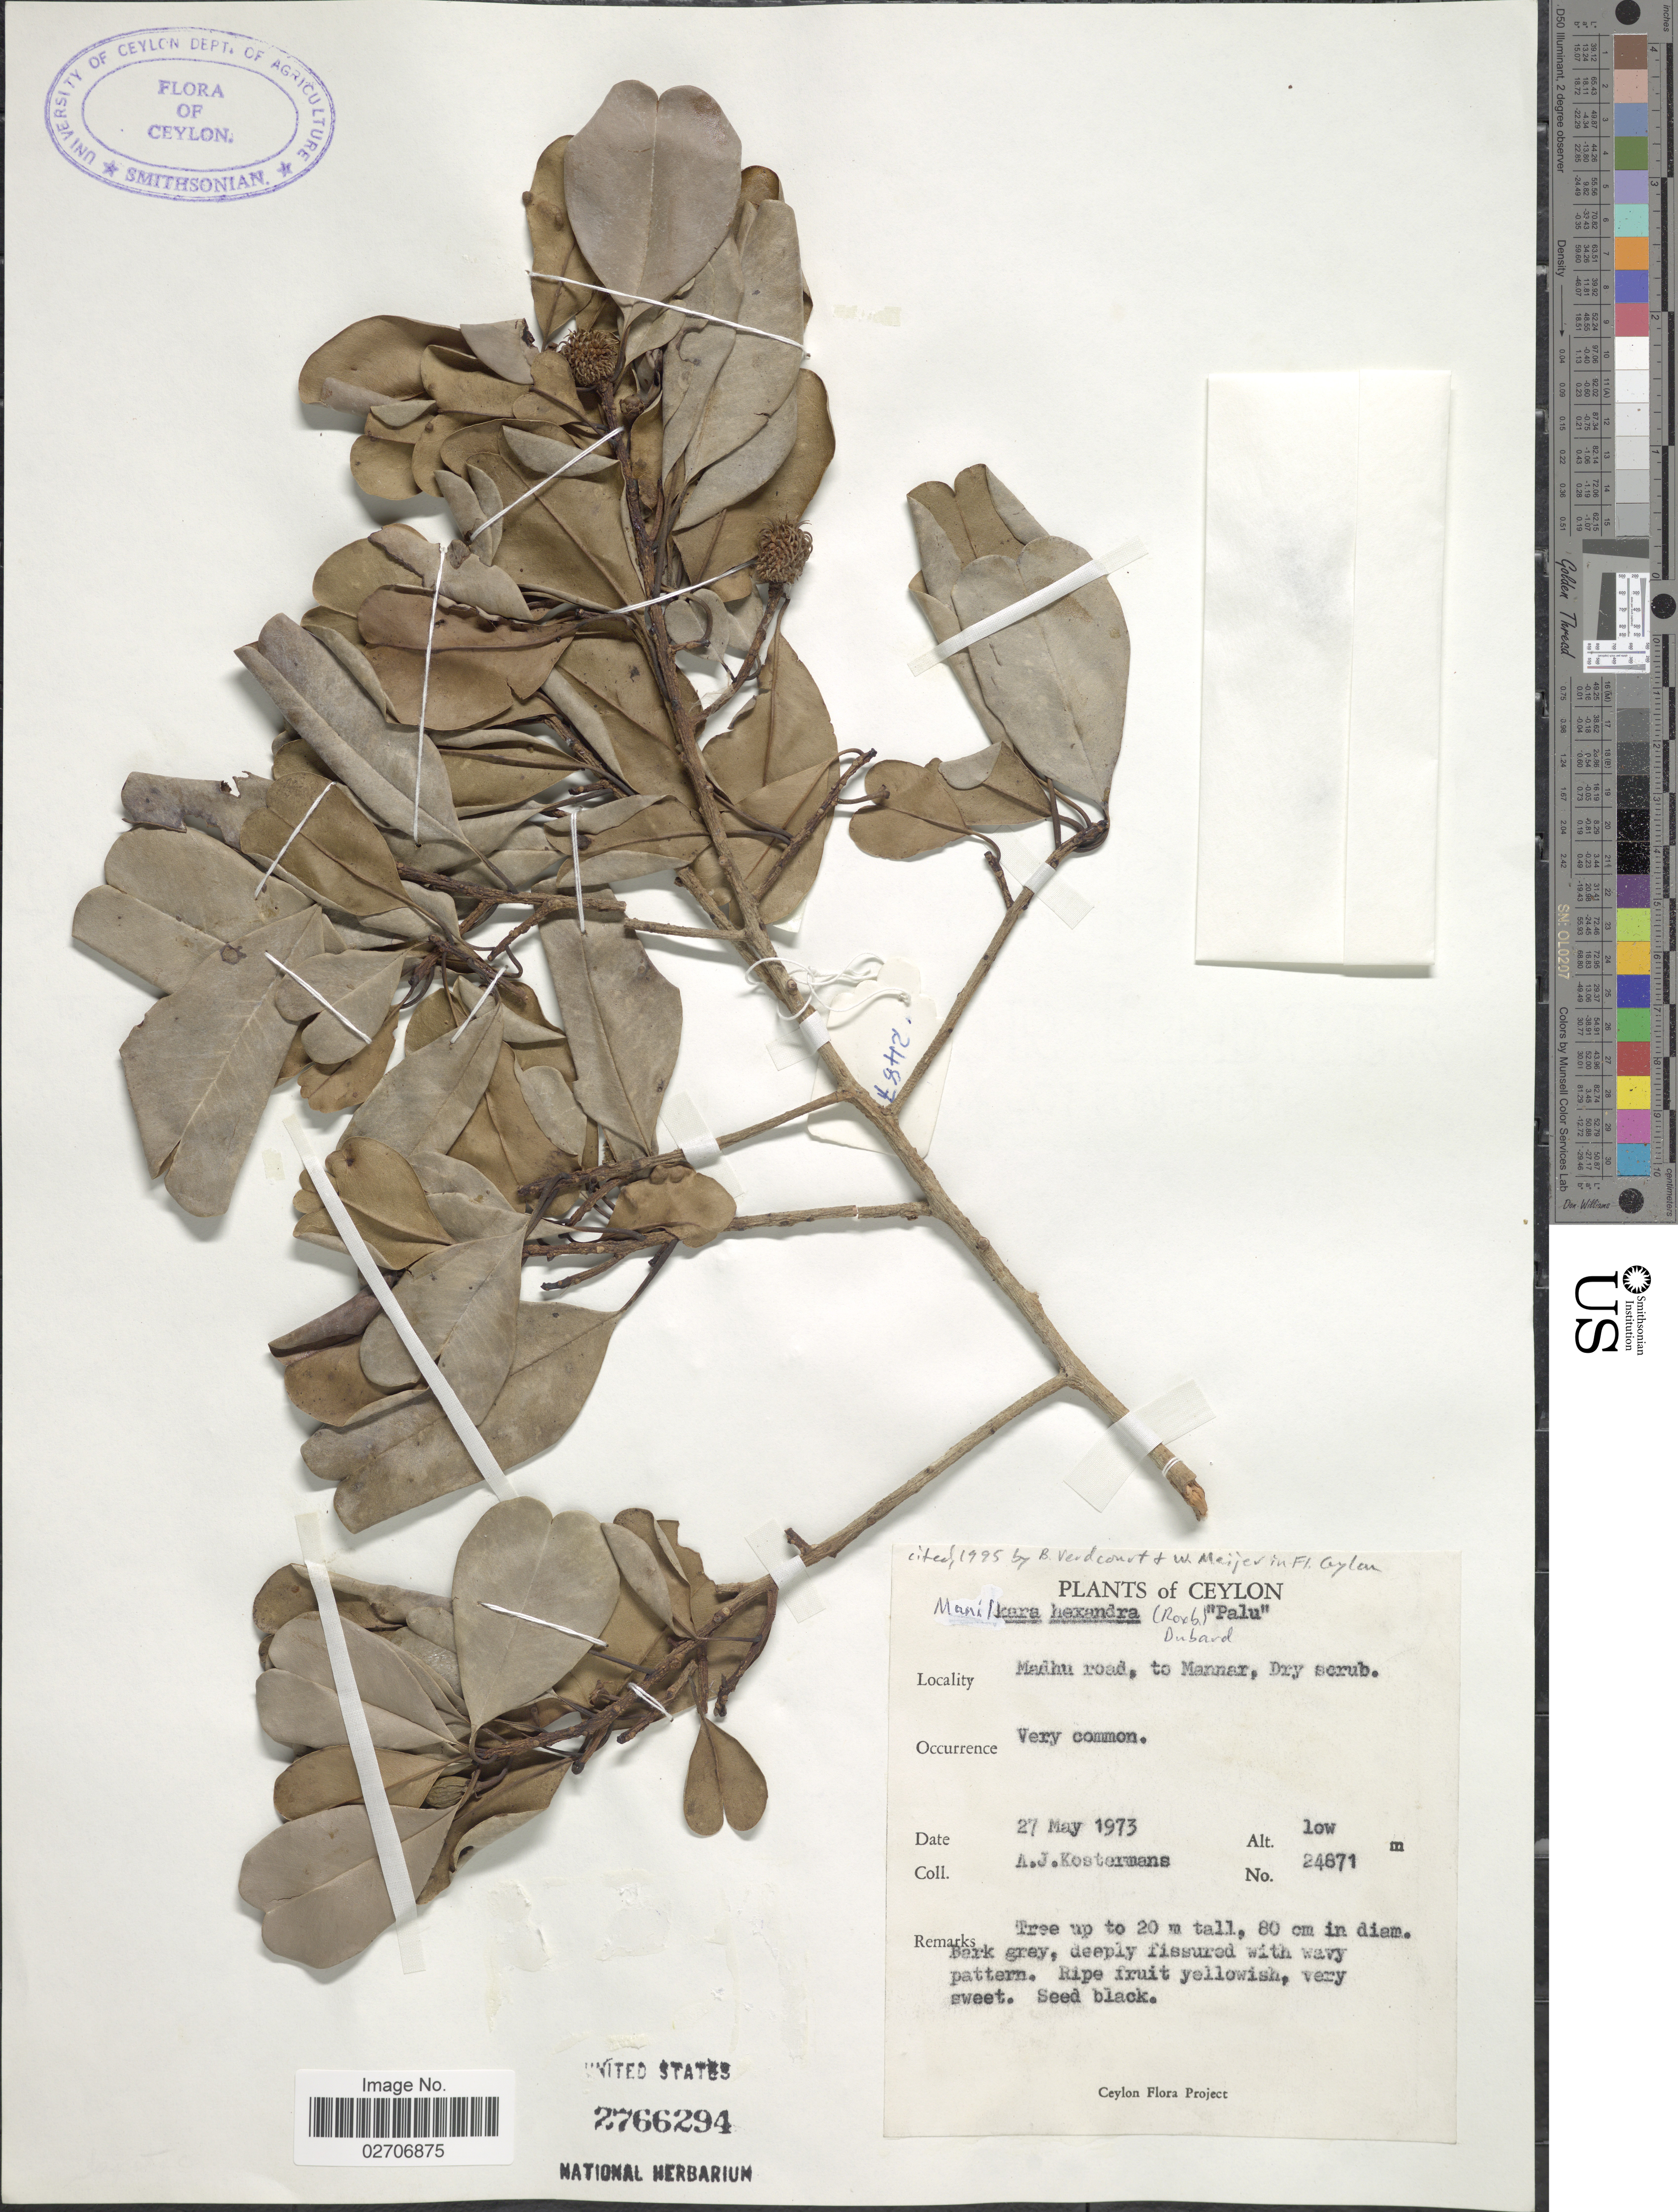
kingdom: Plantae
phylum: Tracheophyta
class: Magnoliopsida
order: Ericales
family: Sapotaceae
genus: Manilkara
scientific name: Manilkara hexandra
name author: (Roxb.) Dubard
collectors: A. J. G. Kostermans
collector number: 24871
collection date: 1973-05-27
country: Sri Lanka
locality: Ceylon, Madhu road, to Mannar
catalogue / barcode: US 2766294